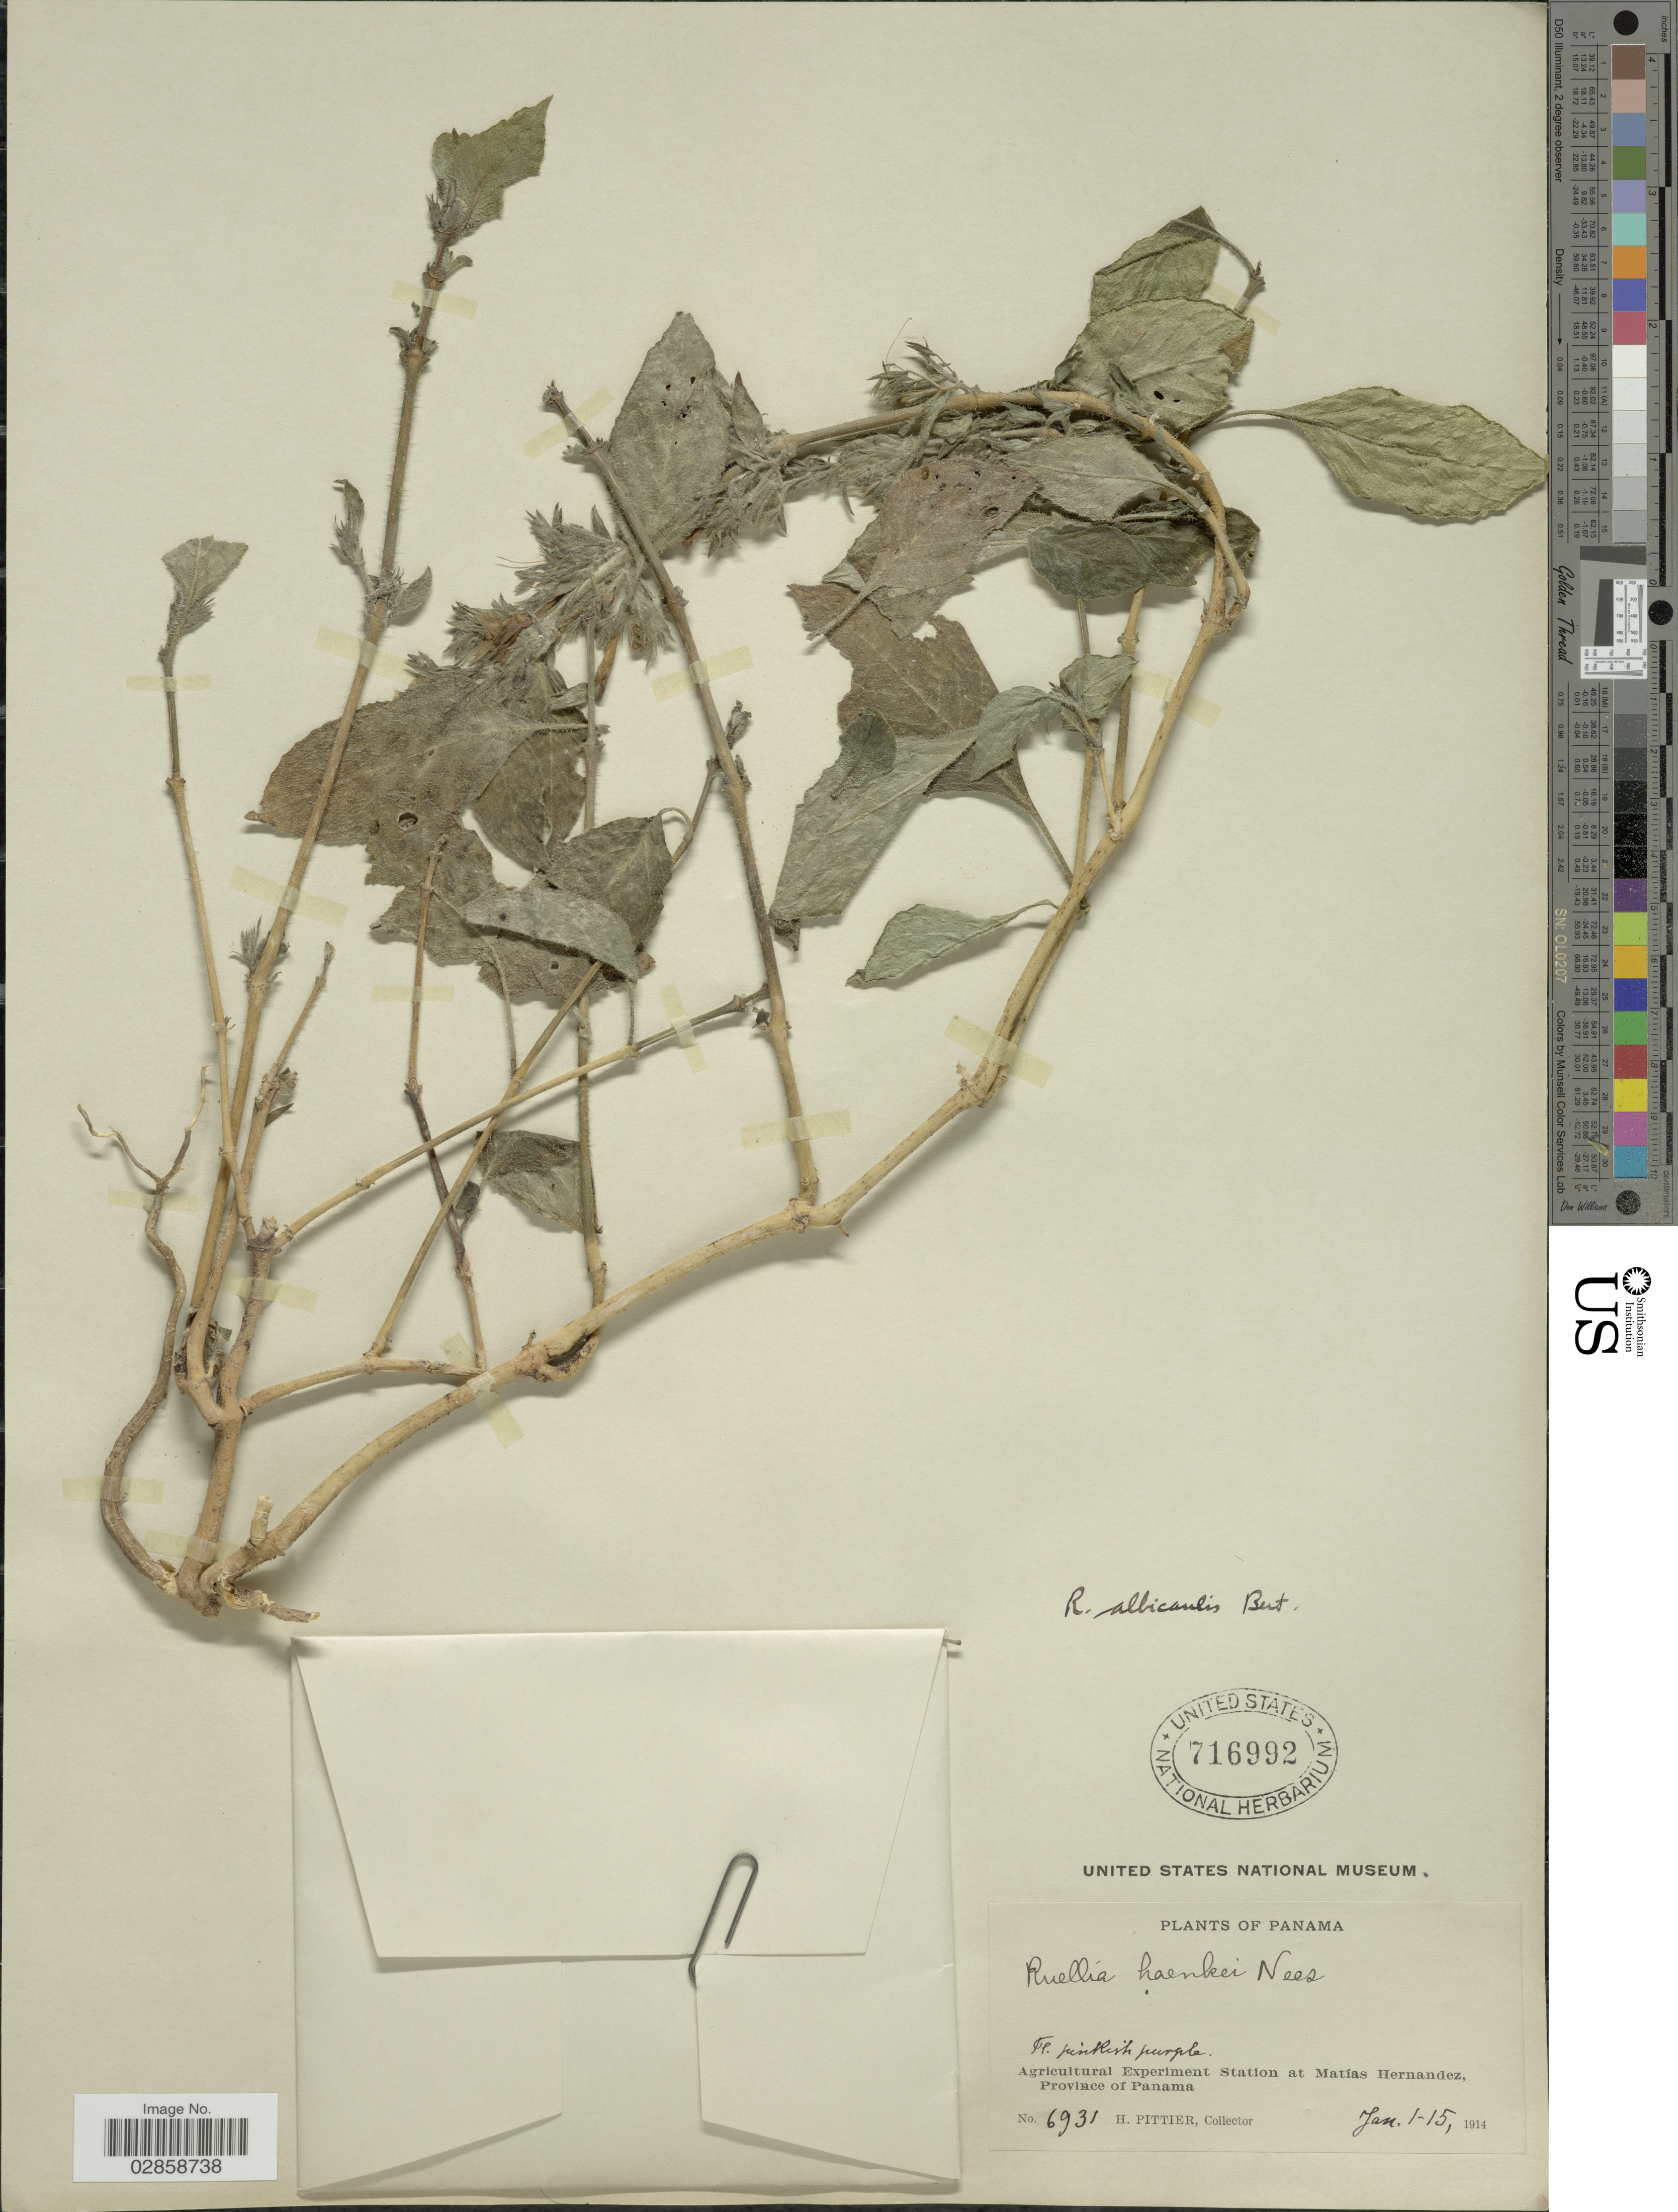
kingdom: Plantae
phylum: Tracheophyta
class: Magnoliopsida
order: Lamiales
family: Acanthaceae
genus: Ruellia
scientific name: Ruellia inundata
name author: Kunth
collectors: H. F. Pittier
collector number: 6931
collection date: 1914-01-01/1914-01-15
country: Panama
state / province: Panamá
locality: Agricultural Experiment Station at Matías Hernandez.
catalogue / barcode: US 716992